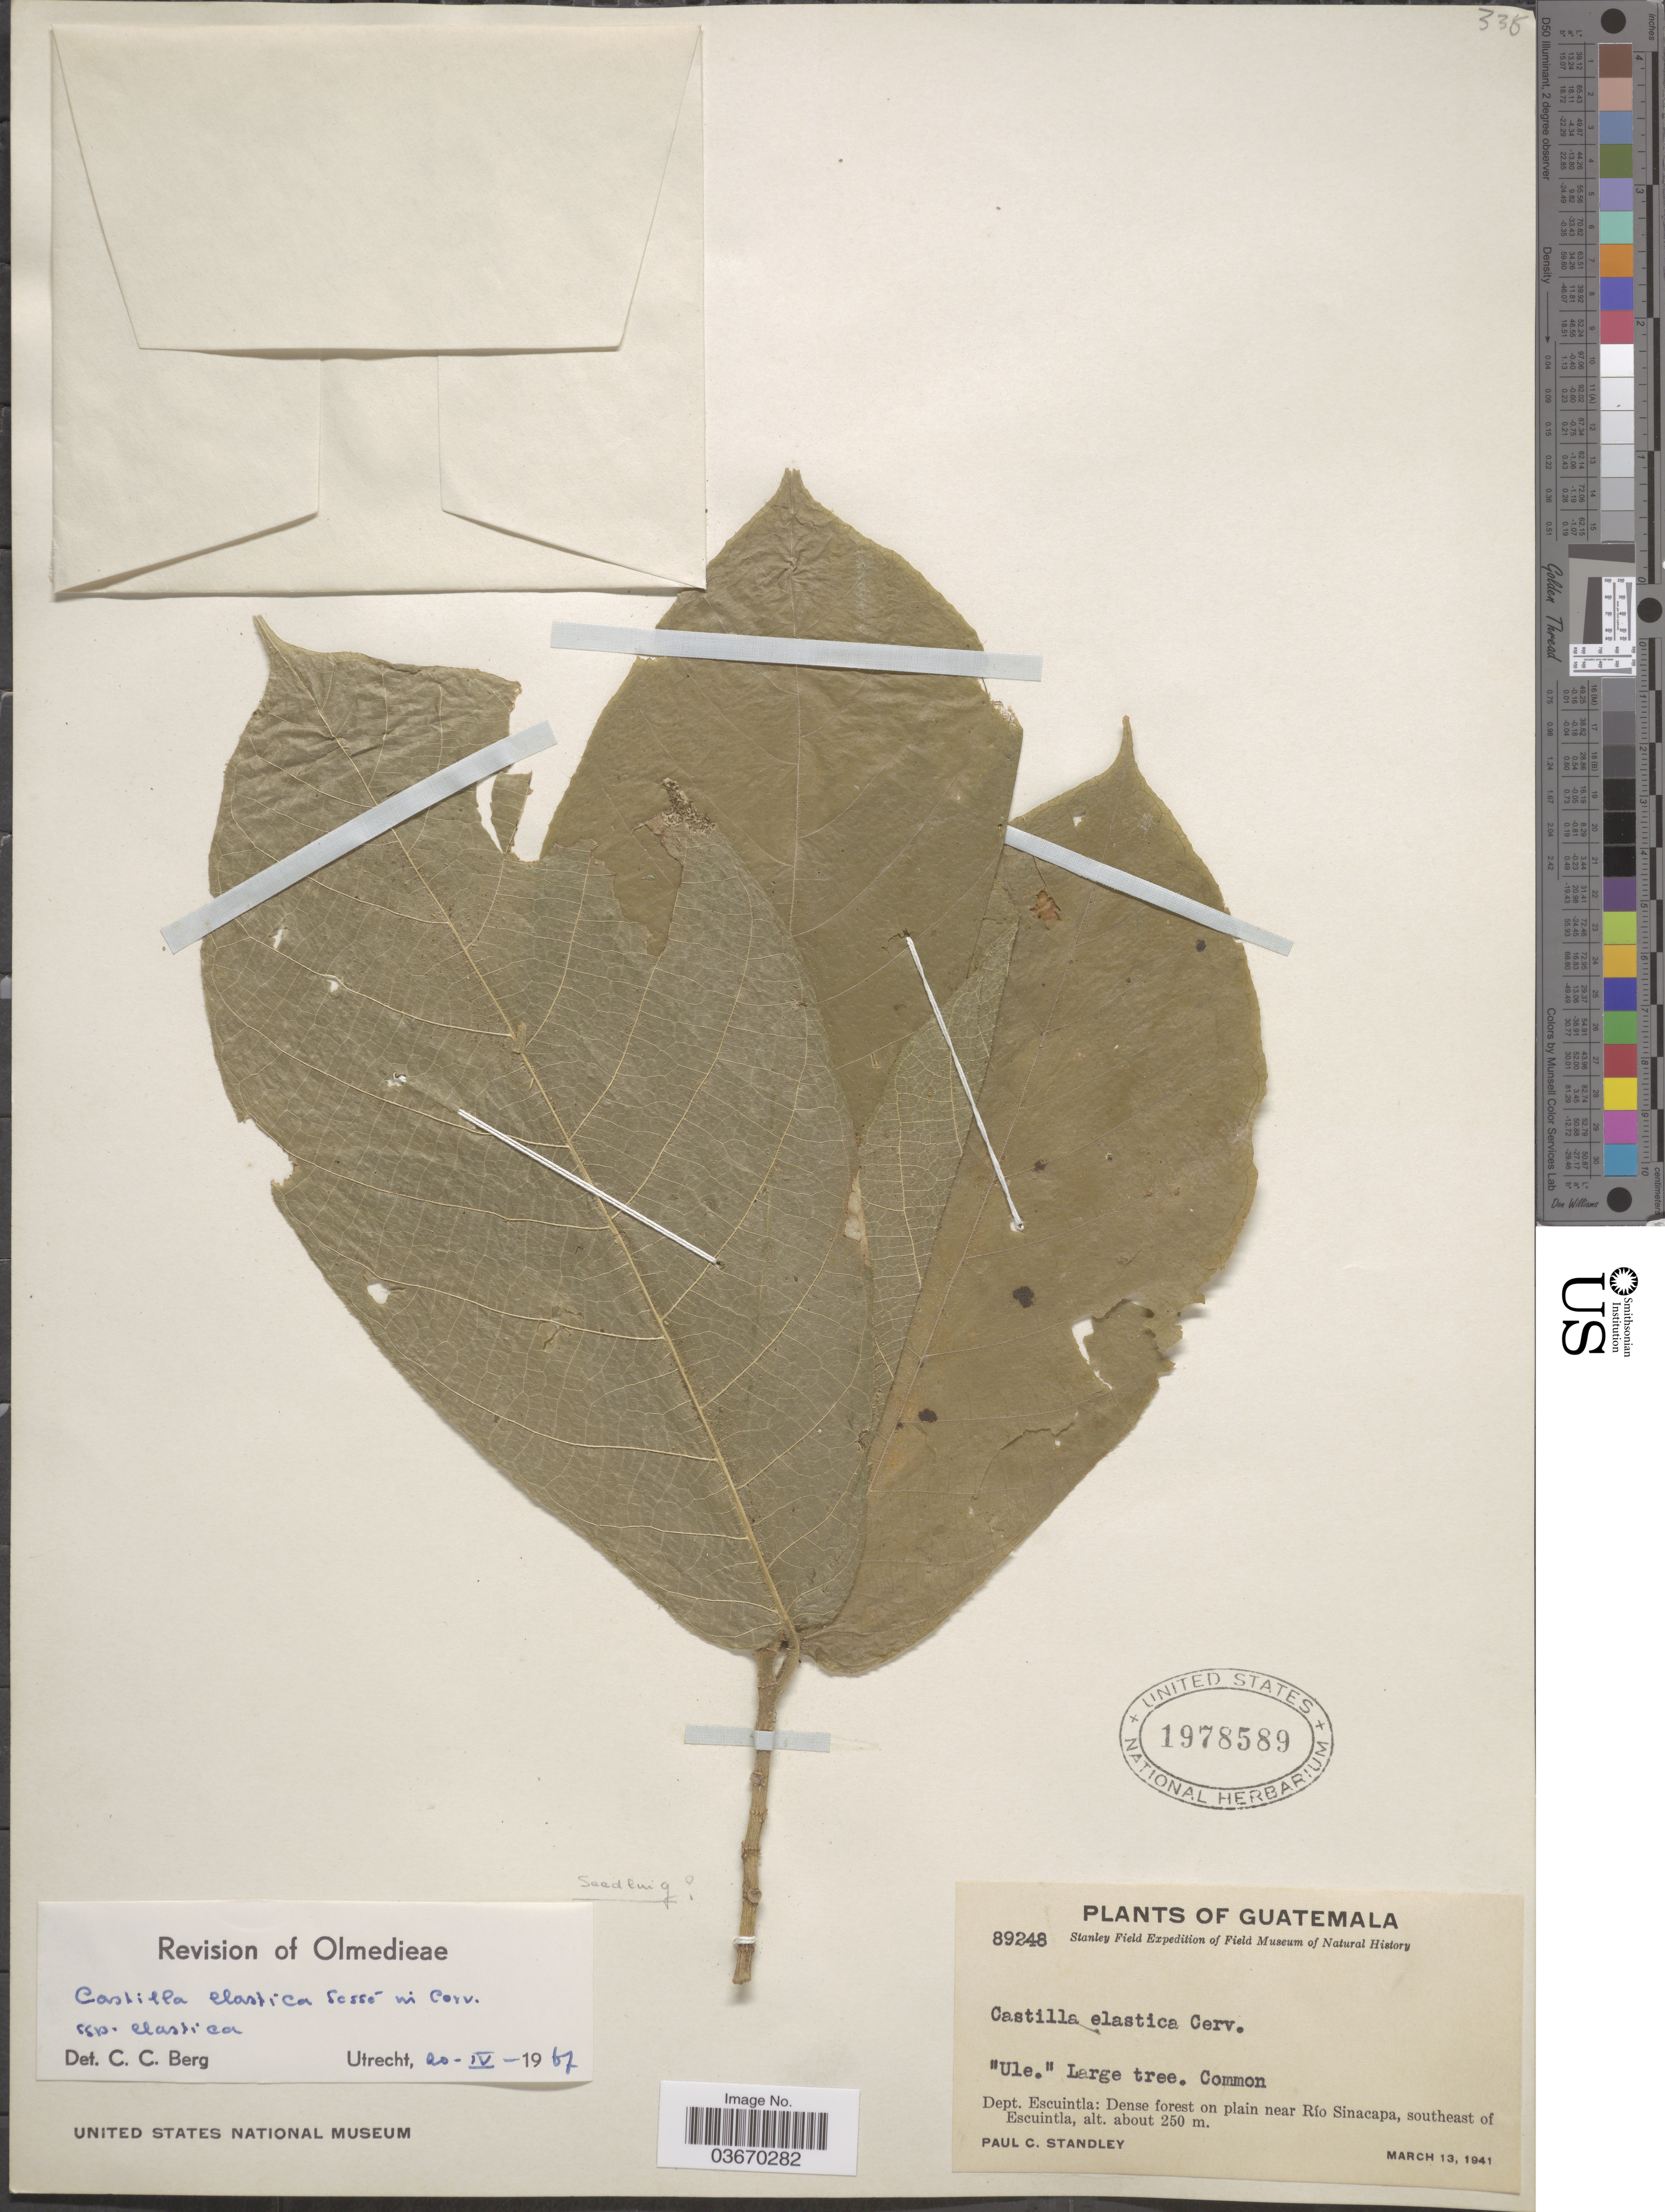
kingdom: Plantae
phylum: Tracheophyta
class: Magnoliopsida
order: Rosales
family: Moraceae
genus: Castilla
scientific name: Castilla elastica subsp. elastica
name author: Sessé ex Cerv.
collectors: P. C. Standley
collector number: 89248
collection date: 1941-03-13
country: Guatemala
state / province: Escuintla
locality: Dept. Escuintla: Dense forest on plain near Río Sinacapa, southeast of Escuintla.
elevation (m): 250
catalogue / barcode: US 1978589